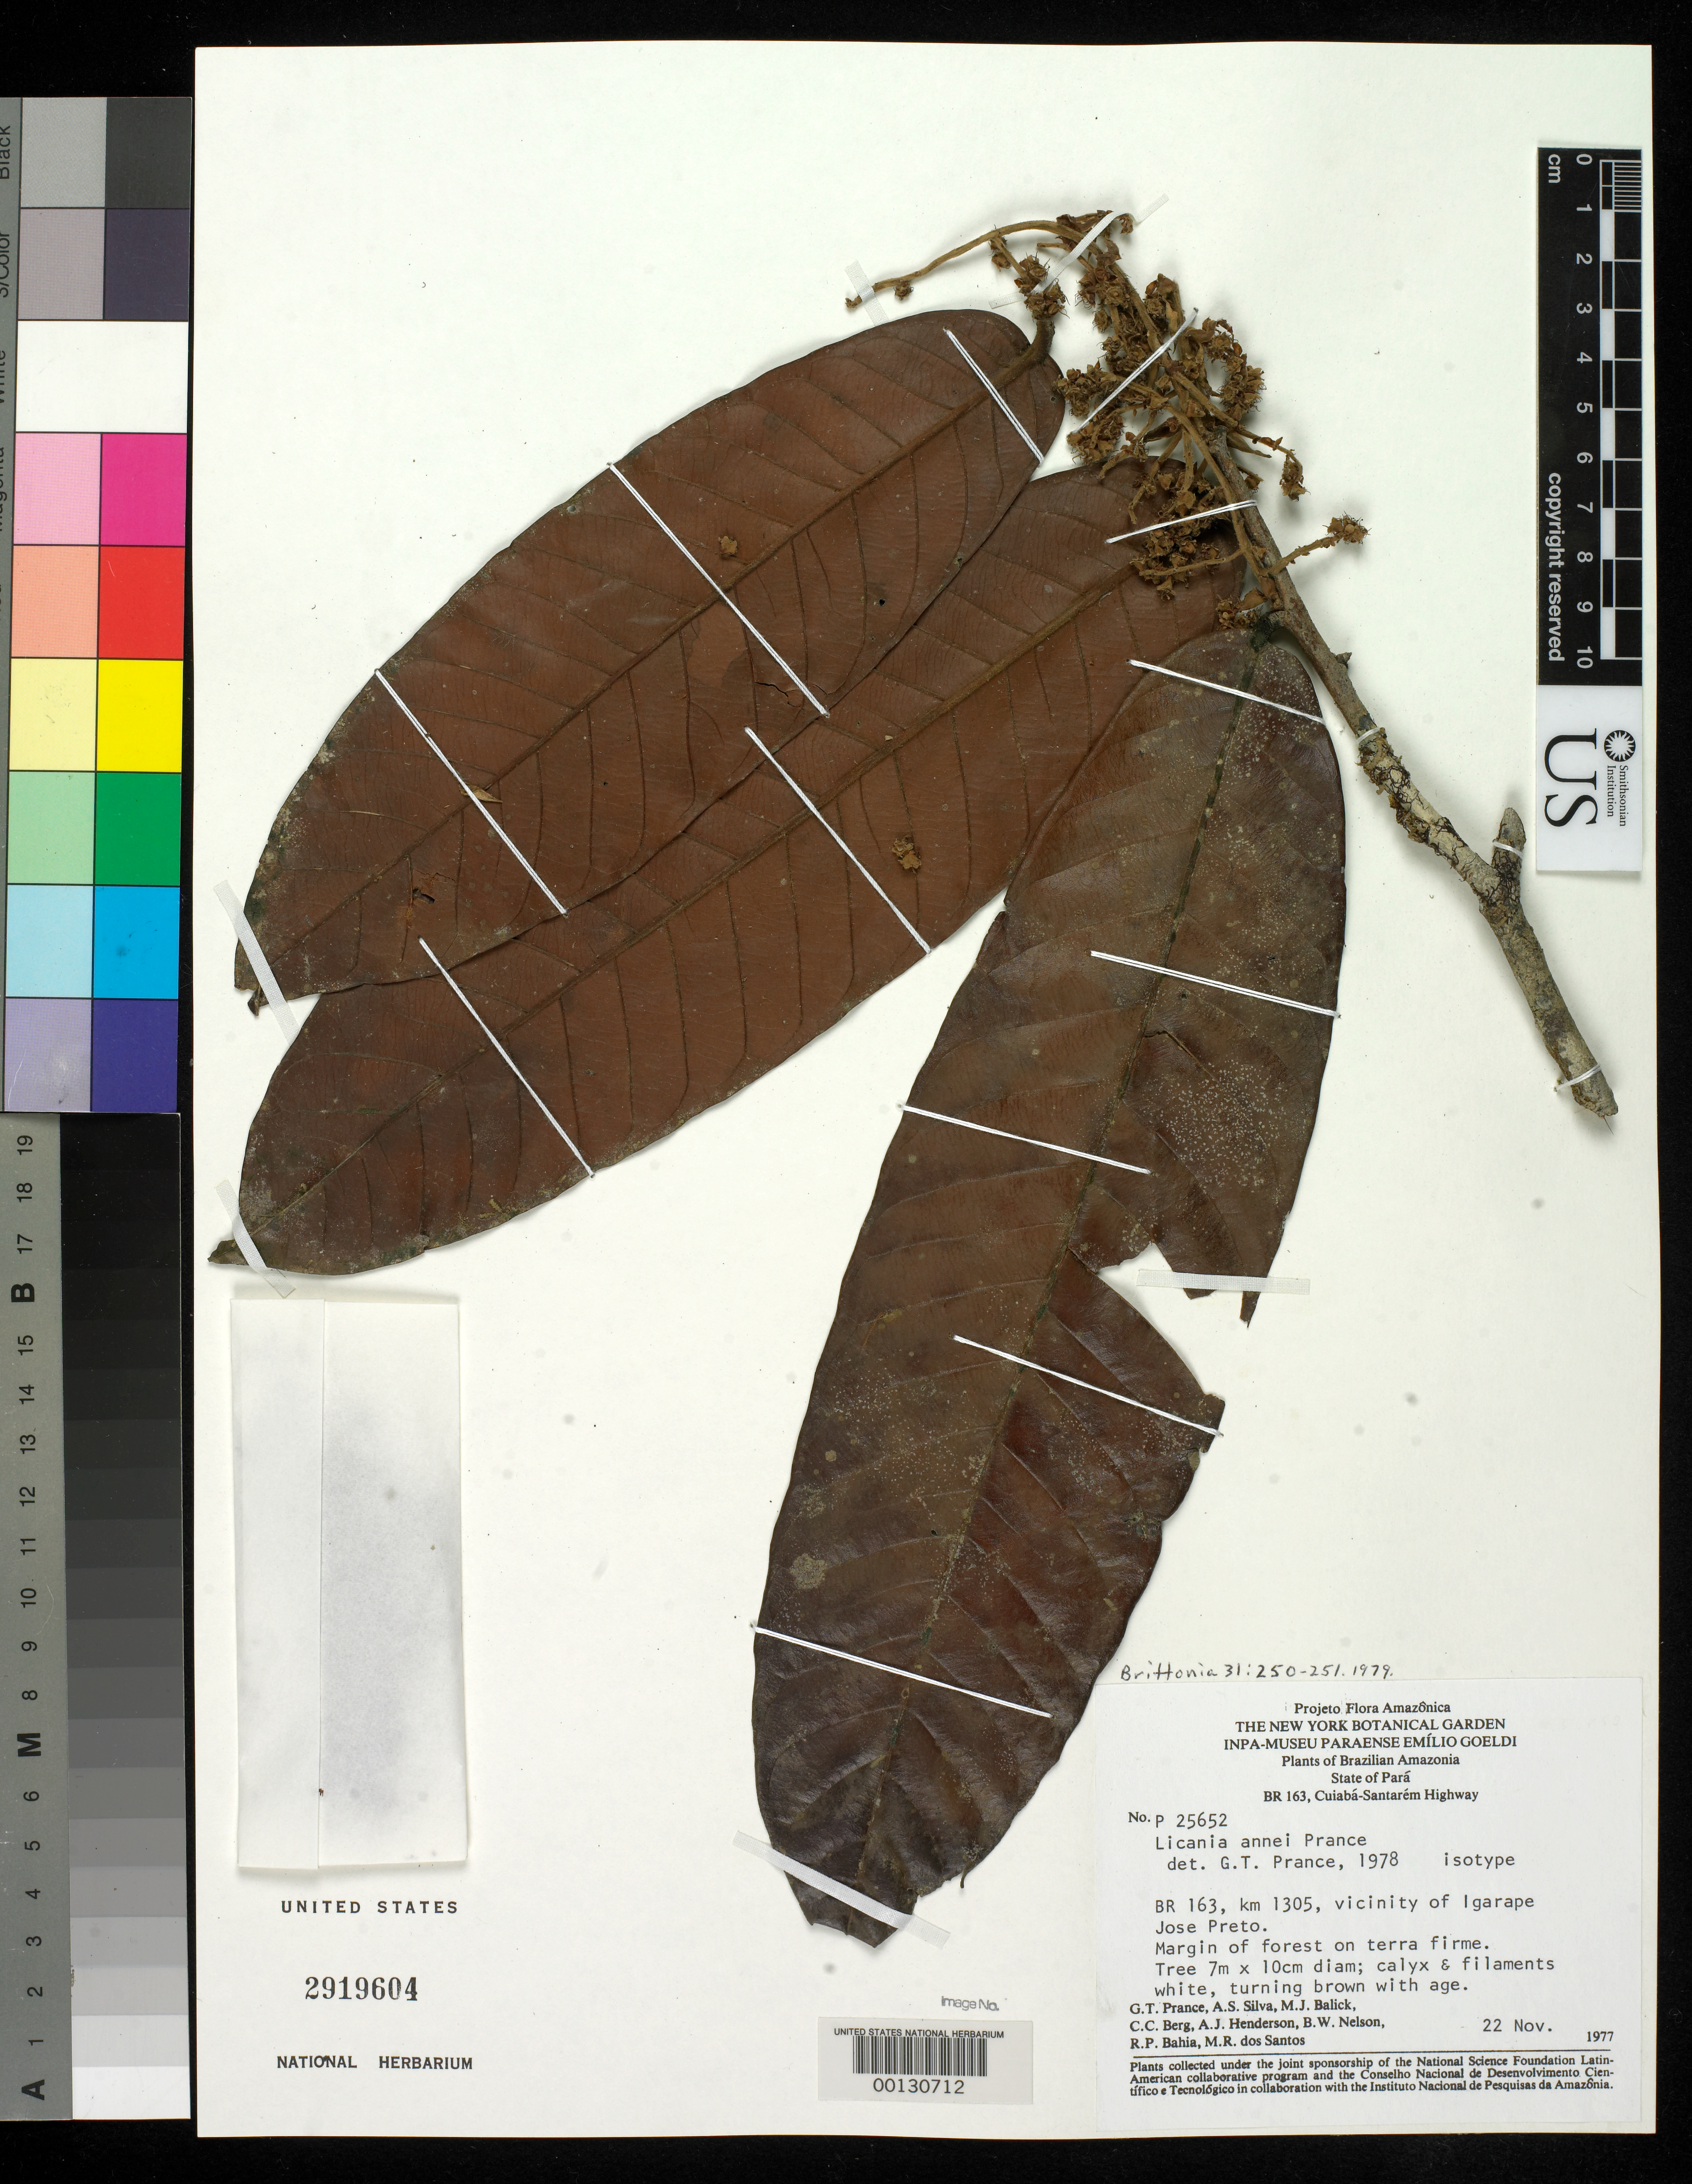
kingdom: Plantae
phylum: Tracheophyta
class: Magnoliopsida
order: Malpighiales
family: Chrysobalanaceae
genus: Licania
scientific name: Licania annei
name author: Prance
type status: Isotype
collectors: G. T. Prance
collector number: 25652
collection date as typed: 22 Nov 1977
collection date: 1977-11-22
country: Brazil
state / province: Pará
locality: Cuiaba-Santarem Hwy, km 1305, vicinity of Igarape Josepreto.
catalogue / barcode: US 2919604